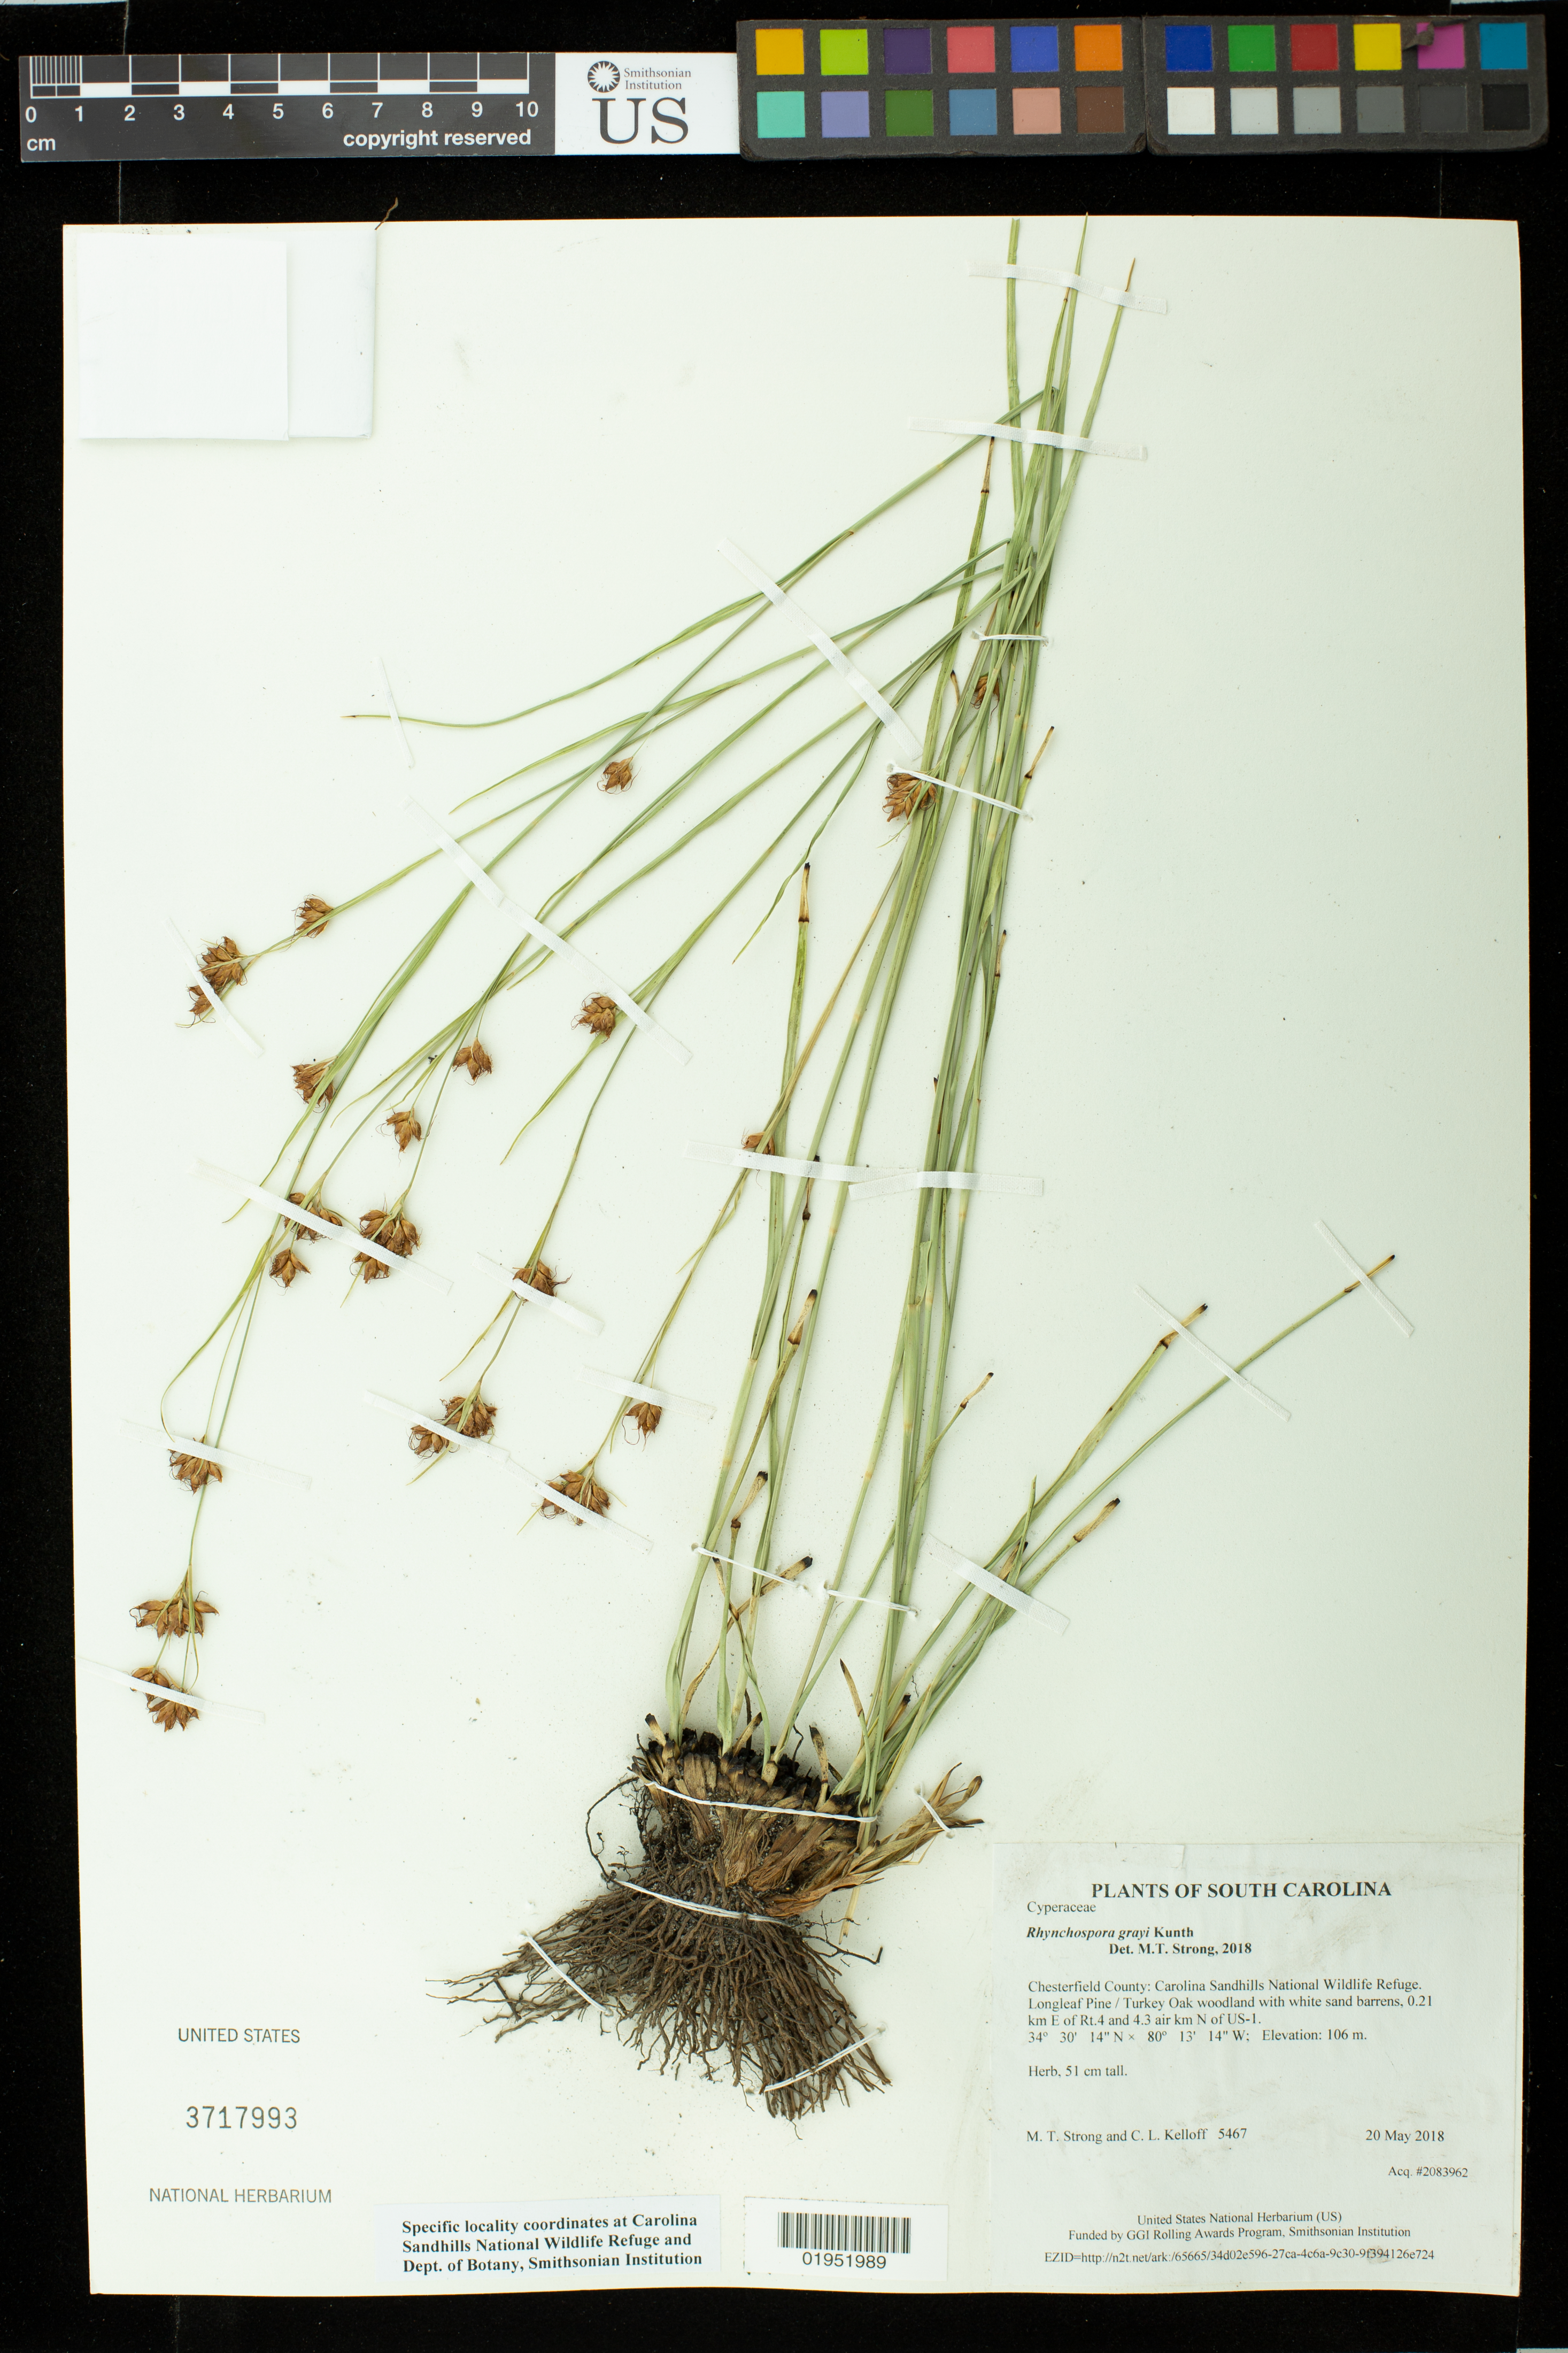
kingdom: Plantae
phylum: Tracheophyta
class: Liliopsida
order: Poales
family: Cyperaceae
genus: Rhynchospora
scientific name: Rhynchospora grayi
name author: Kunth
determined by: Strong, Mark T., (BOT), Smithsonian Institution - National Museum of Natural History (UNITED STATES)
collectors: M. T. Strong & C. L. Kelloff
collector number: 5467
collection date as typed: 20 May 2018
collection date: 2018-05-20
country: United States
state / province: South Carolina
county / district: Chesterfield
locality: Carolina Sandhills National Wildlife Refuge. Longleaf Pine / Turkey Oak woodland with white sand barrens, 0.21 km E of Rt.4 and 4.3 air km N of US1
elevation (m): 106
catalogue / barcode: US 3717993